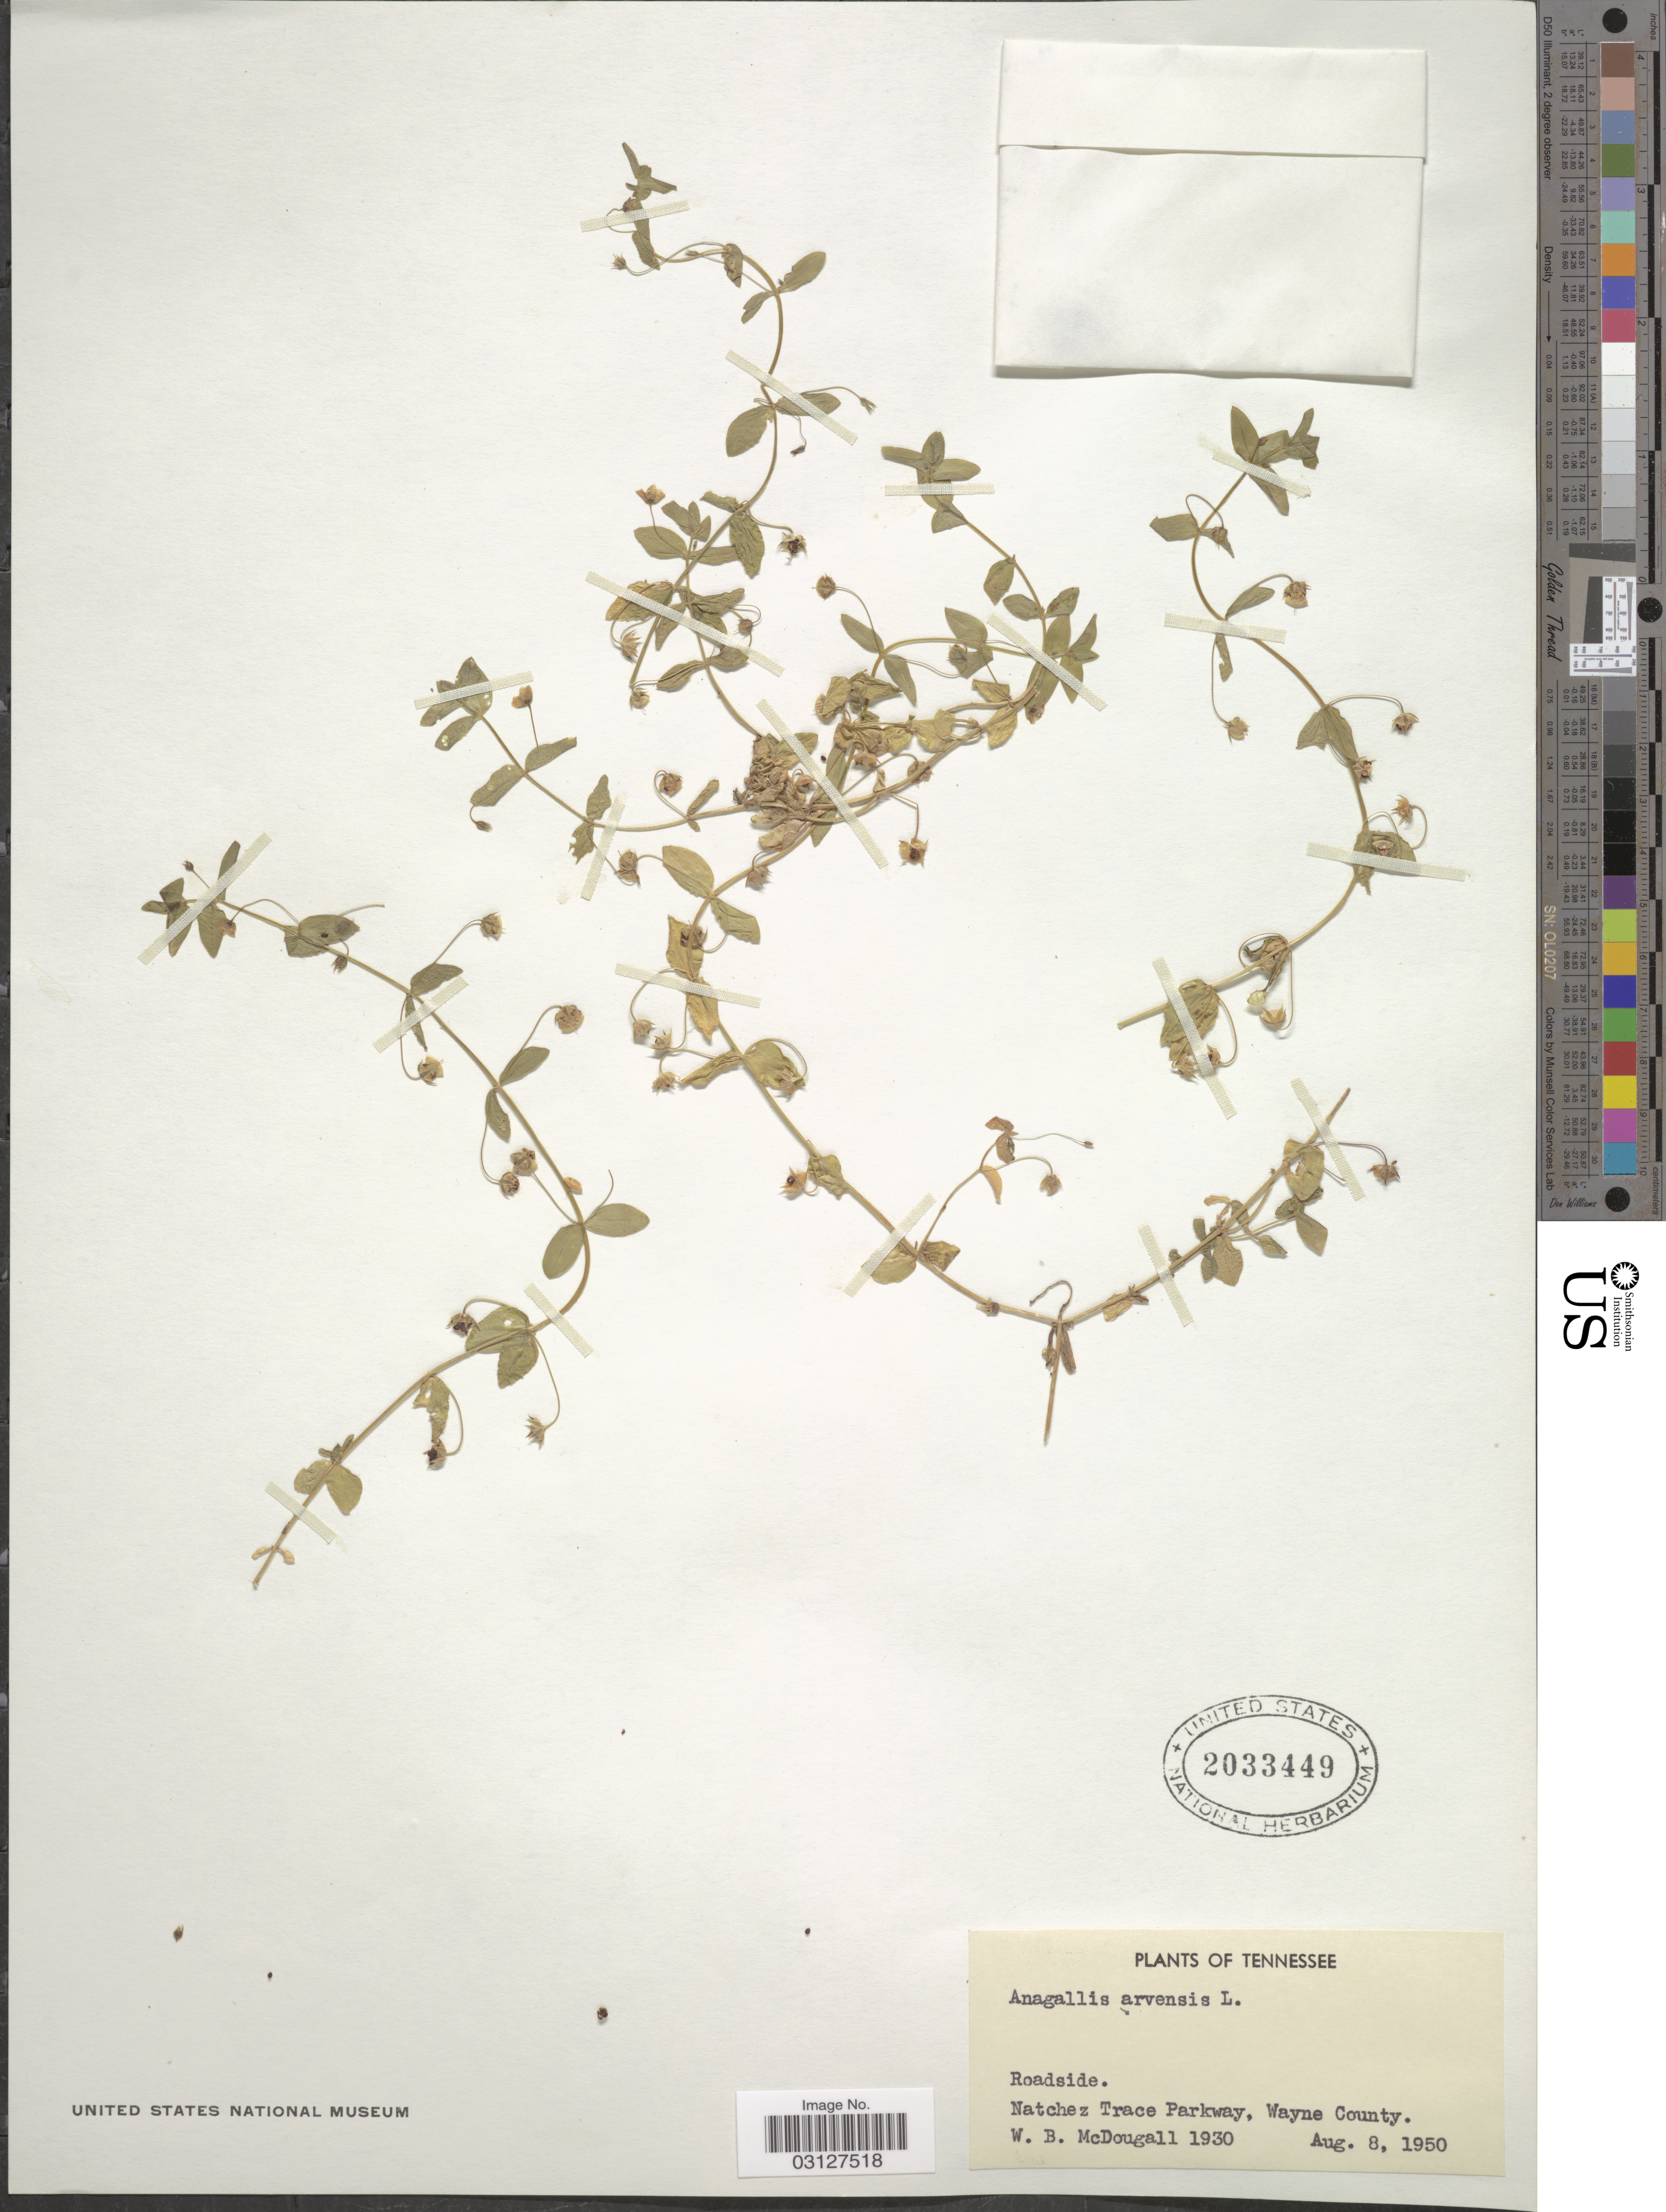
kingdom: Plantae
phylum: Tracheophyta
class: Magnoliopsida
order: Ericales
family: Primulaceae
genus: Anagallis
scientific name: Anagallis arvensis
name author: L.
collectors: W. B. McDougall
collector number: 1930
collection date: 1950-08-08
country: United States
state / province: Tennessee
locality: Natchez Trace Parkway. Wayne County.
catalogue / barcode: US 2033449